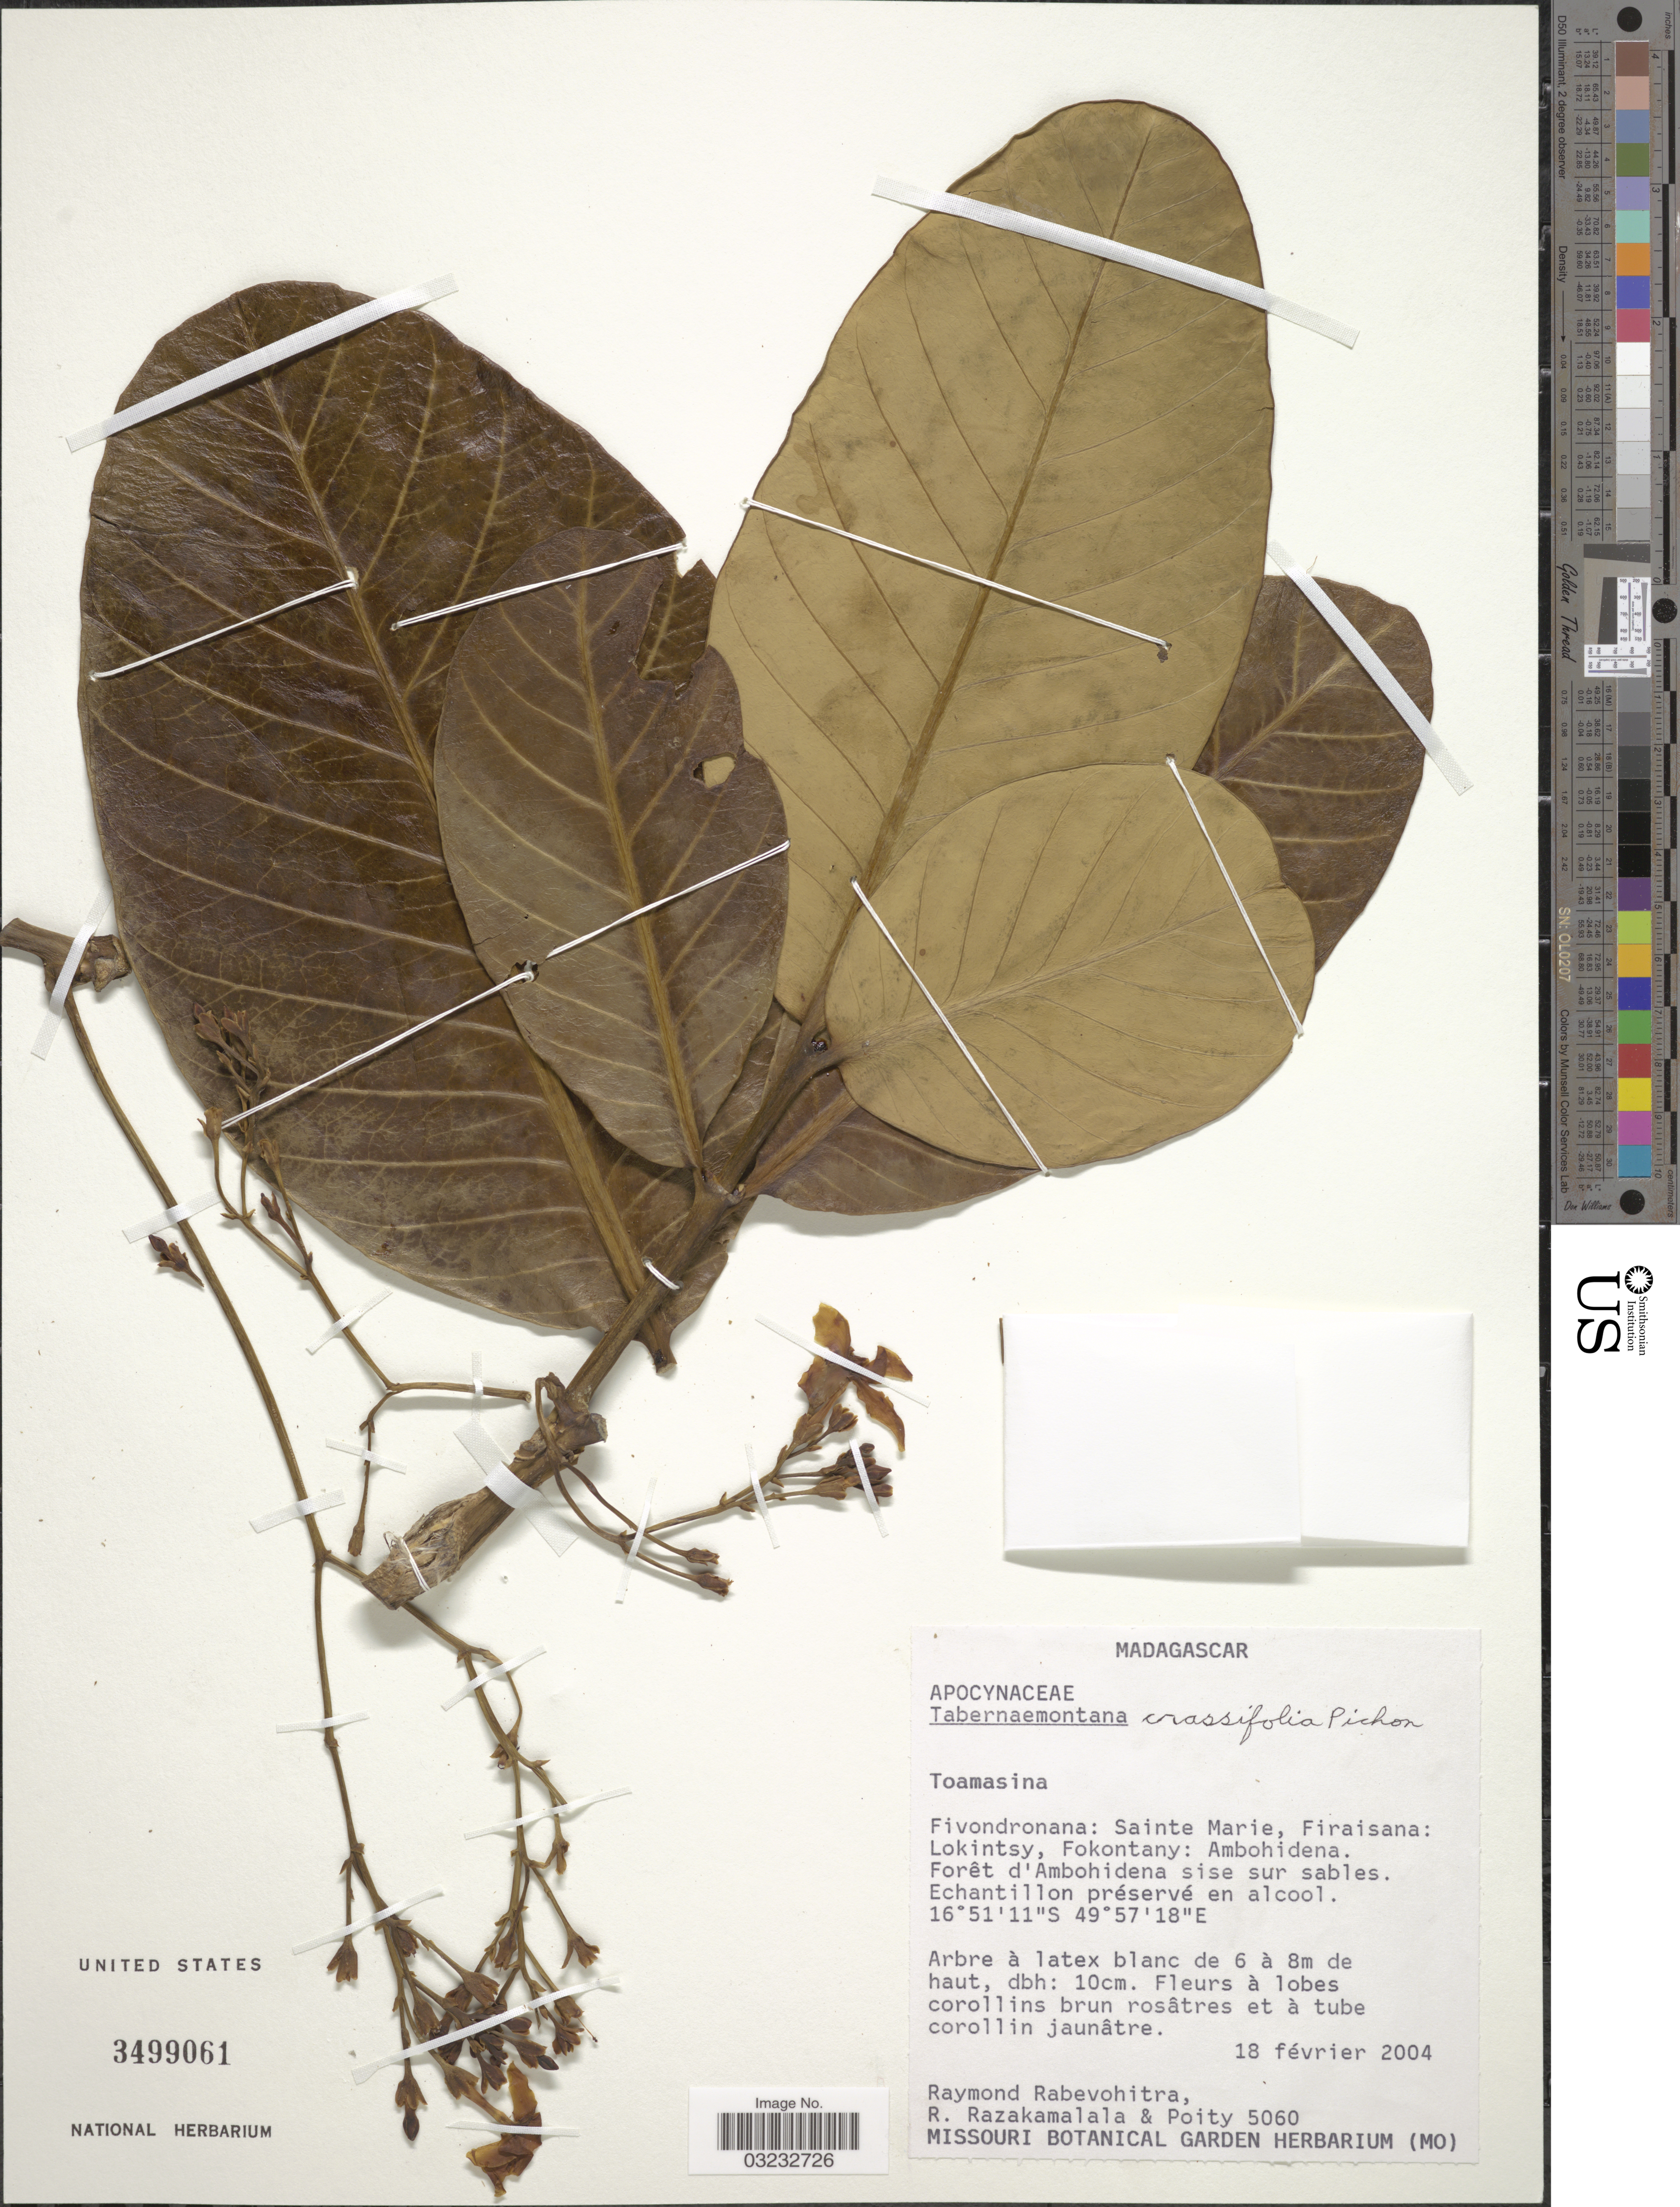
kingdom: Plantae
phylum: Tracheophyta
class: Magnoliopsida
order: Gentianales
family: Apocynaceae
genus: Tabernaemontana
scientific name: Tabernaemontana crassifolia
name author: Pichon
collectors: R. Rabevohitra, R. Razakamalala & -. Poity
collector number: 5060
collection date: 2004-02-18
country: Madagascar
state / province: Analanjirofo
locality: Fivondronana: Sainte Marie, Firaisana: Lokintsy, Fokontany: Ambohidena. Forêt d'Ambohidena sise sur sables.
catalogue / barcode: US 3499061